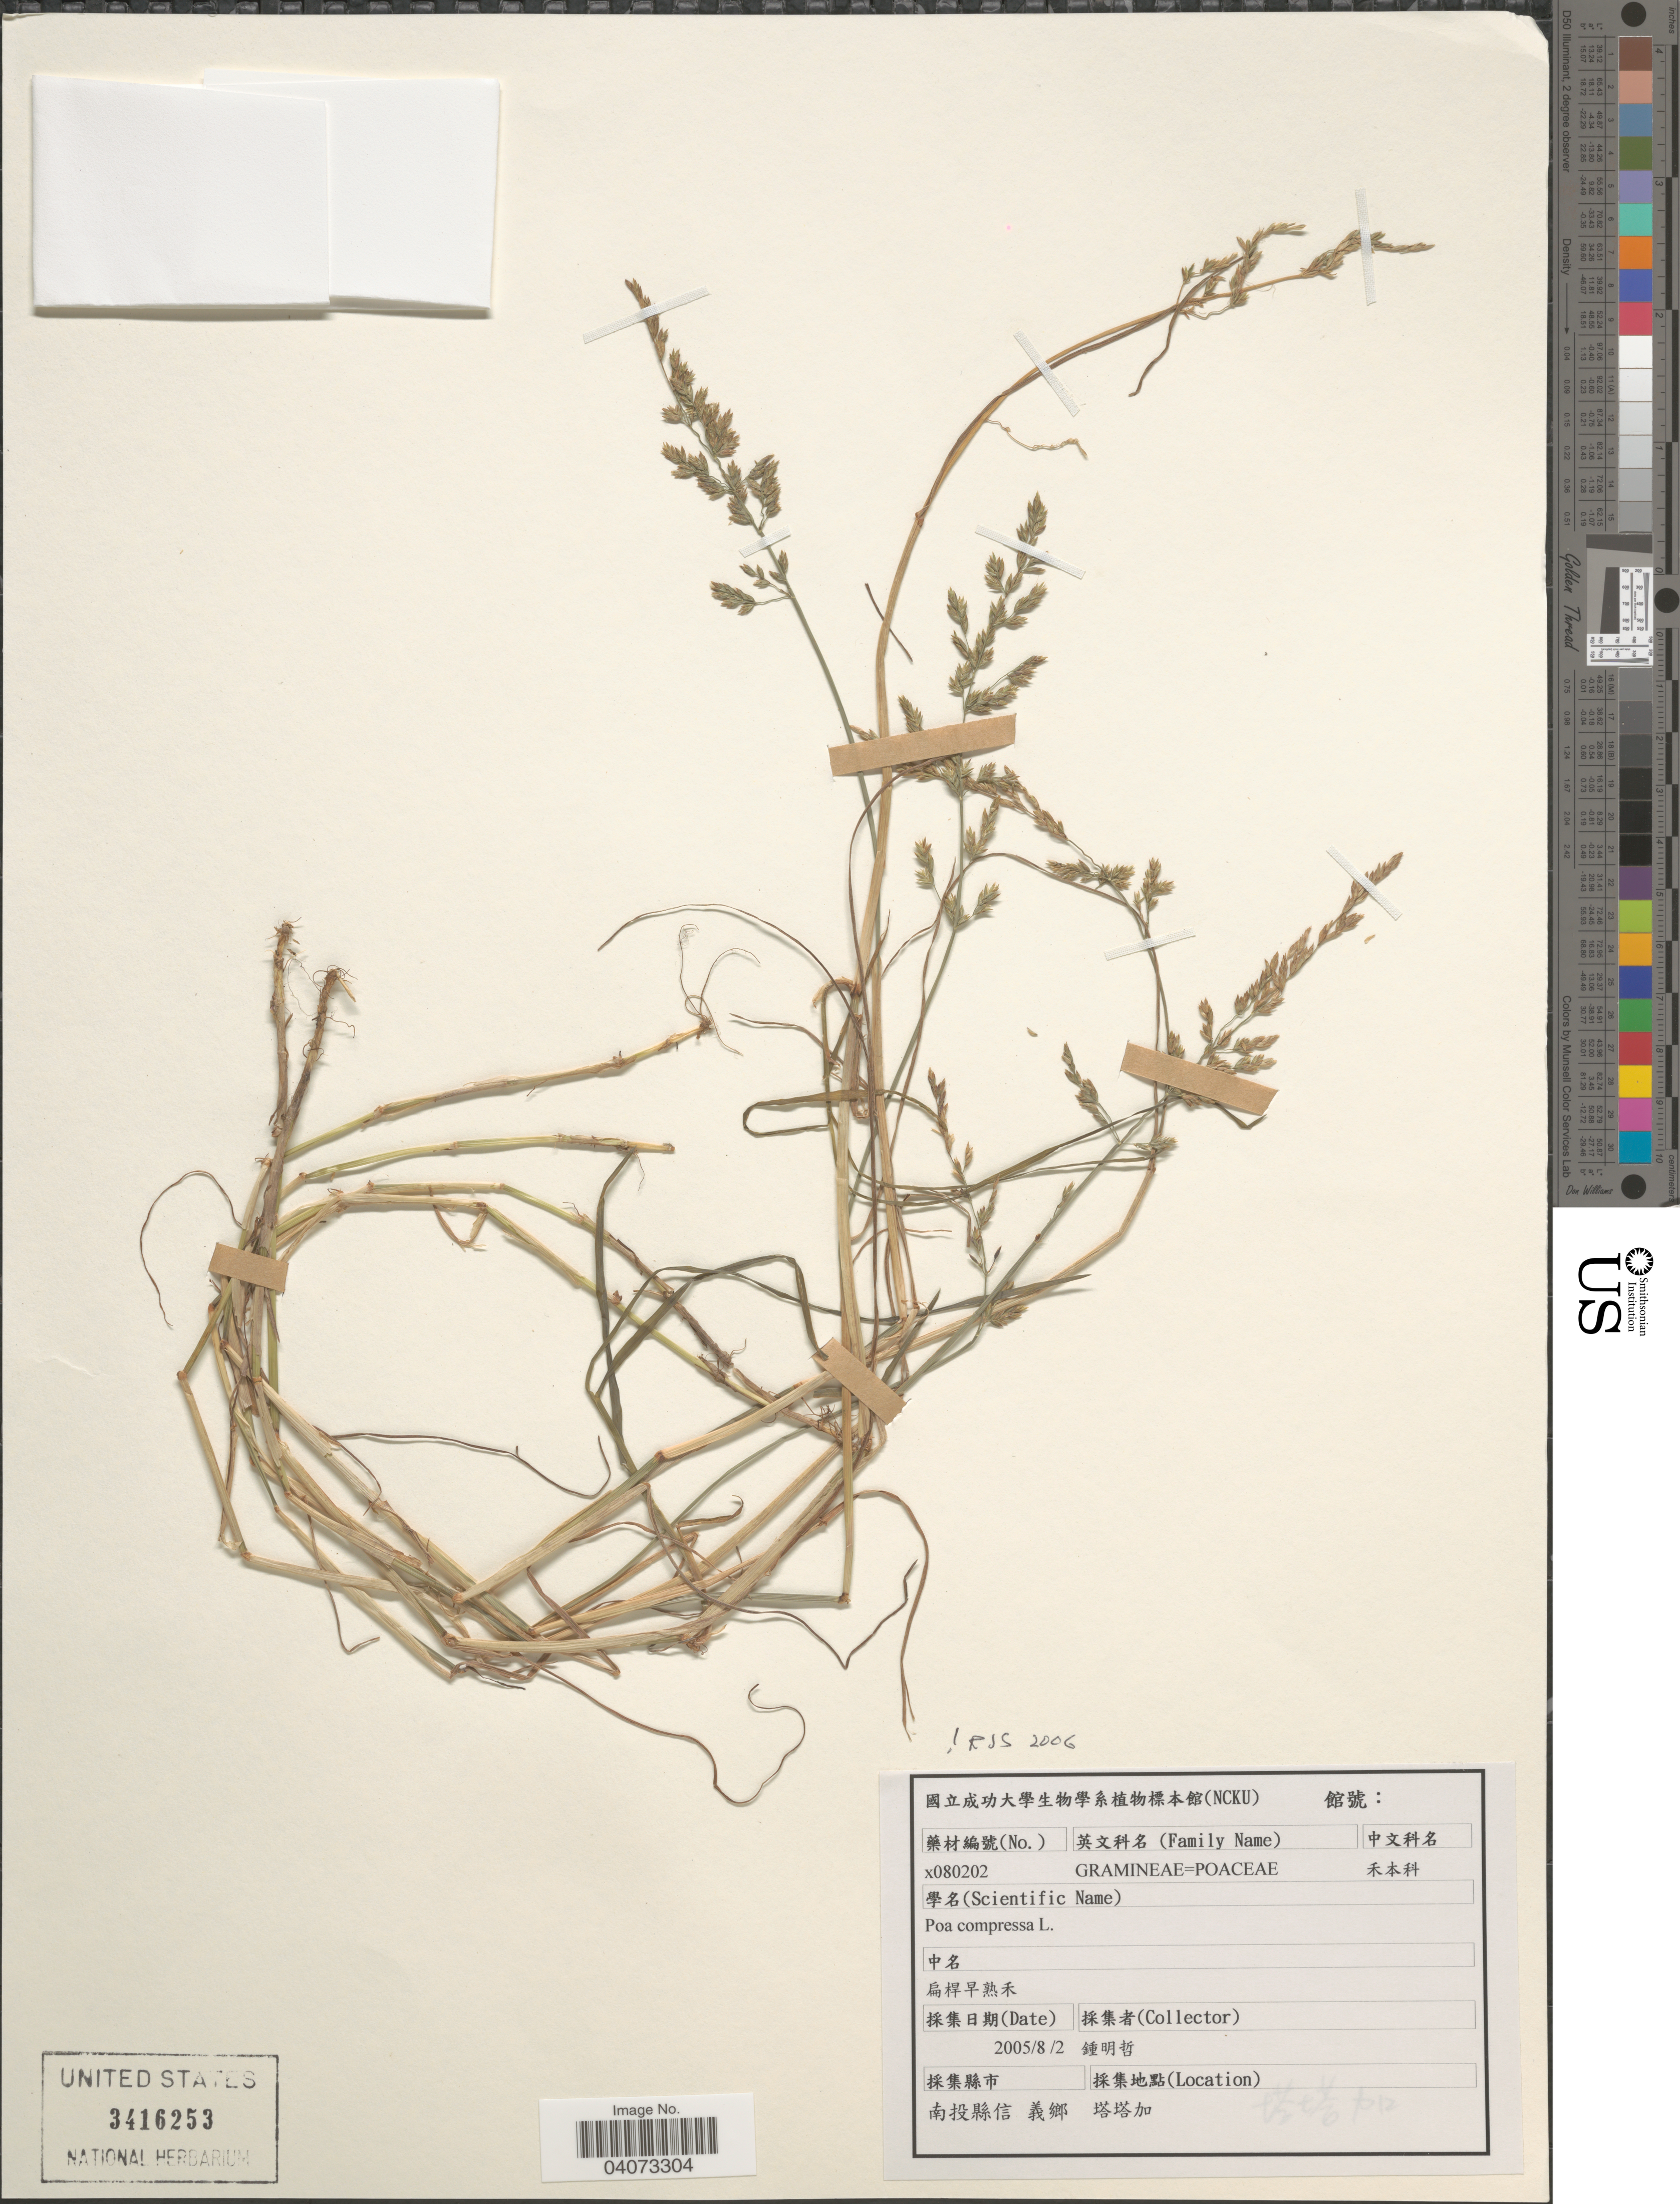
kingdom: Plantae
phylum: Tracheophyta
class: Liliopsida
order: Poales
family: Poaceae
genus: Poa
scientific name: Poa compressa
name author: L.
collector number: x080202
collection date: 2005-08-02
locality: X.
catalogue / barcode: US 3416253